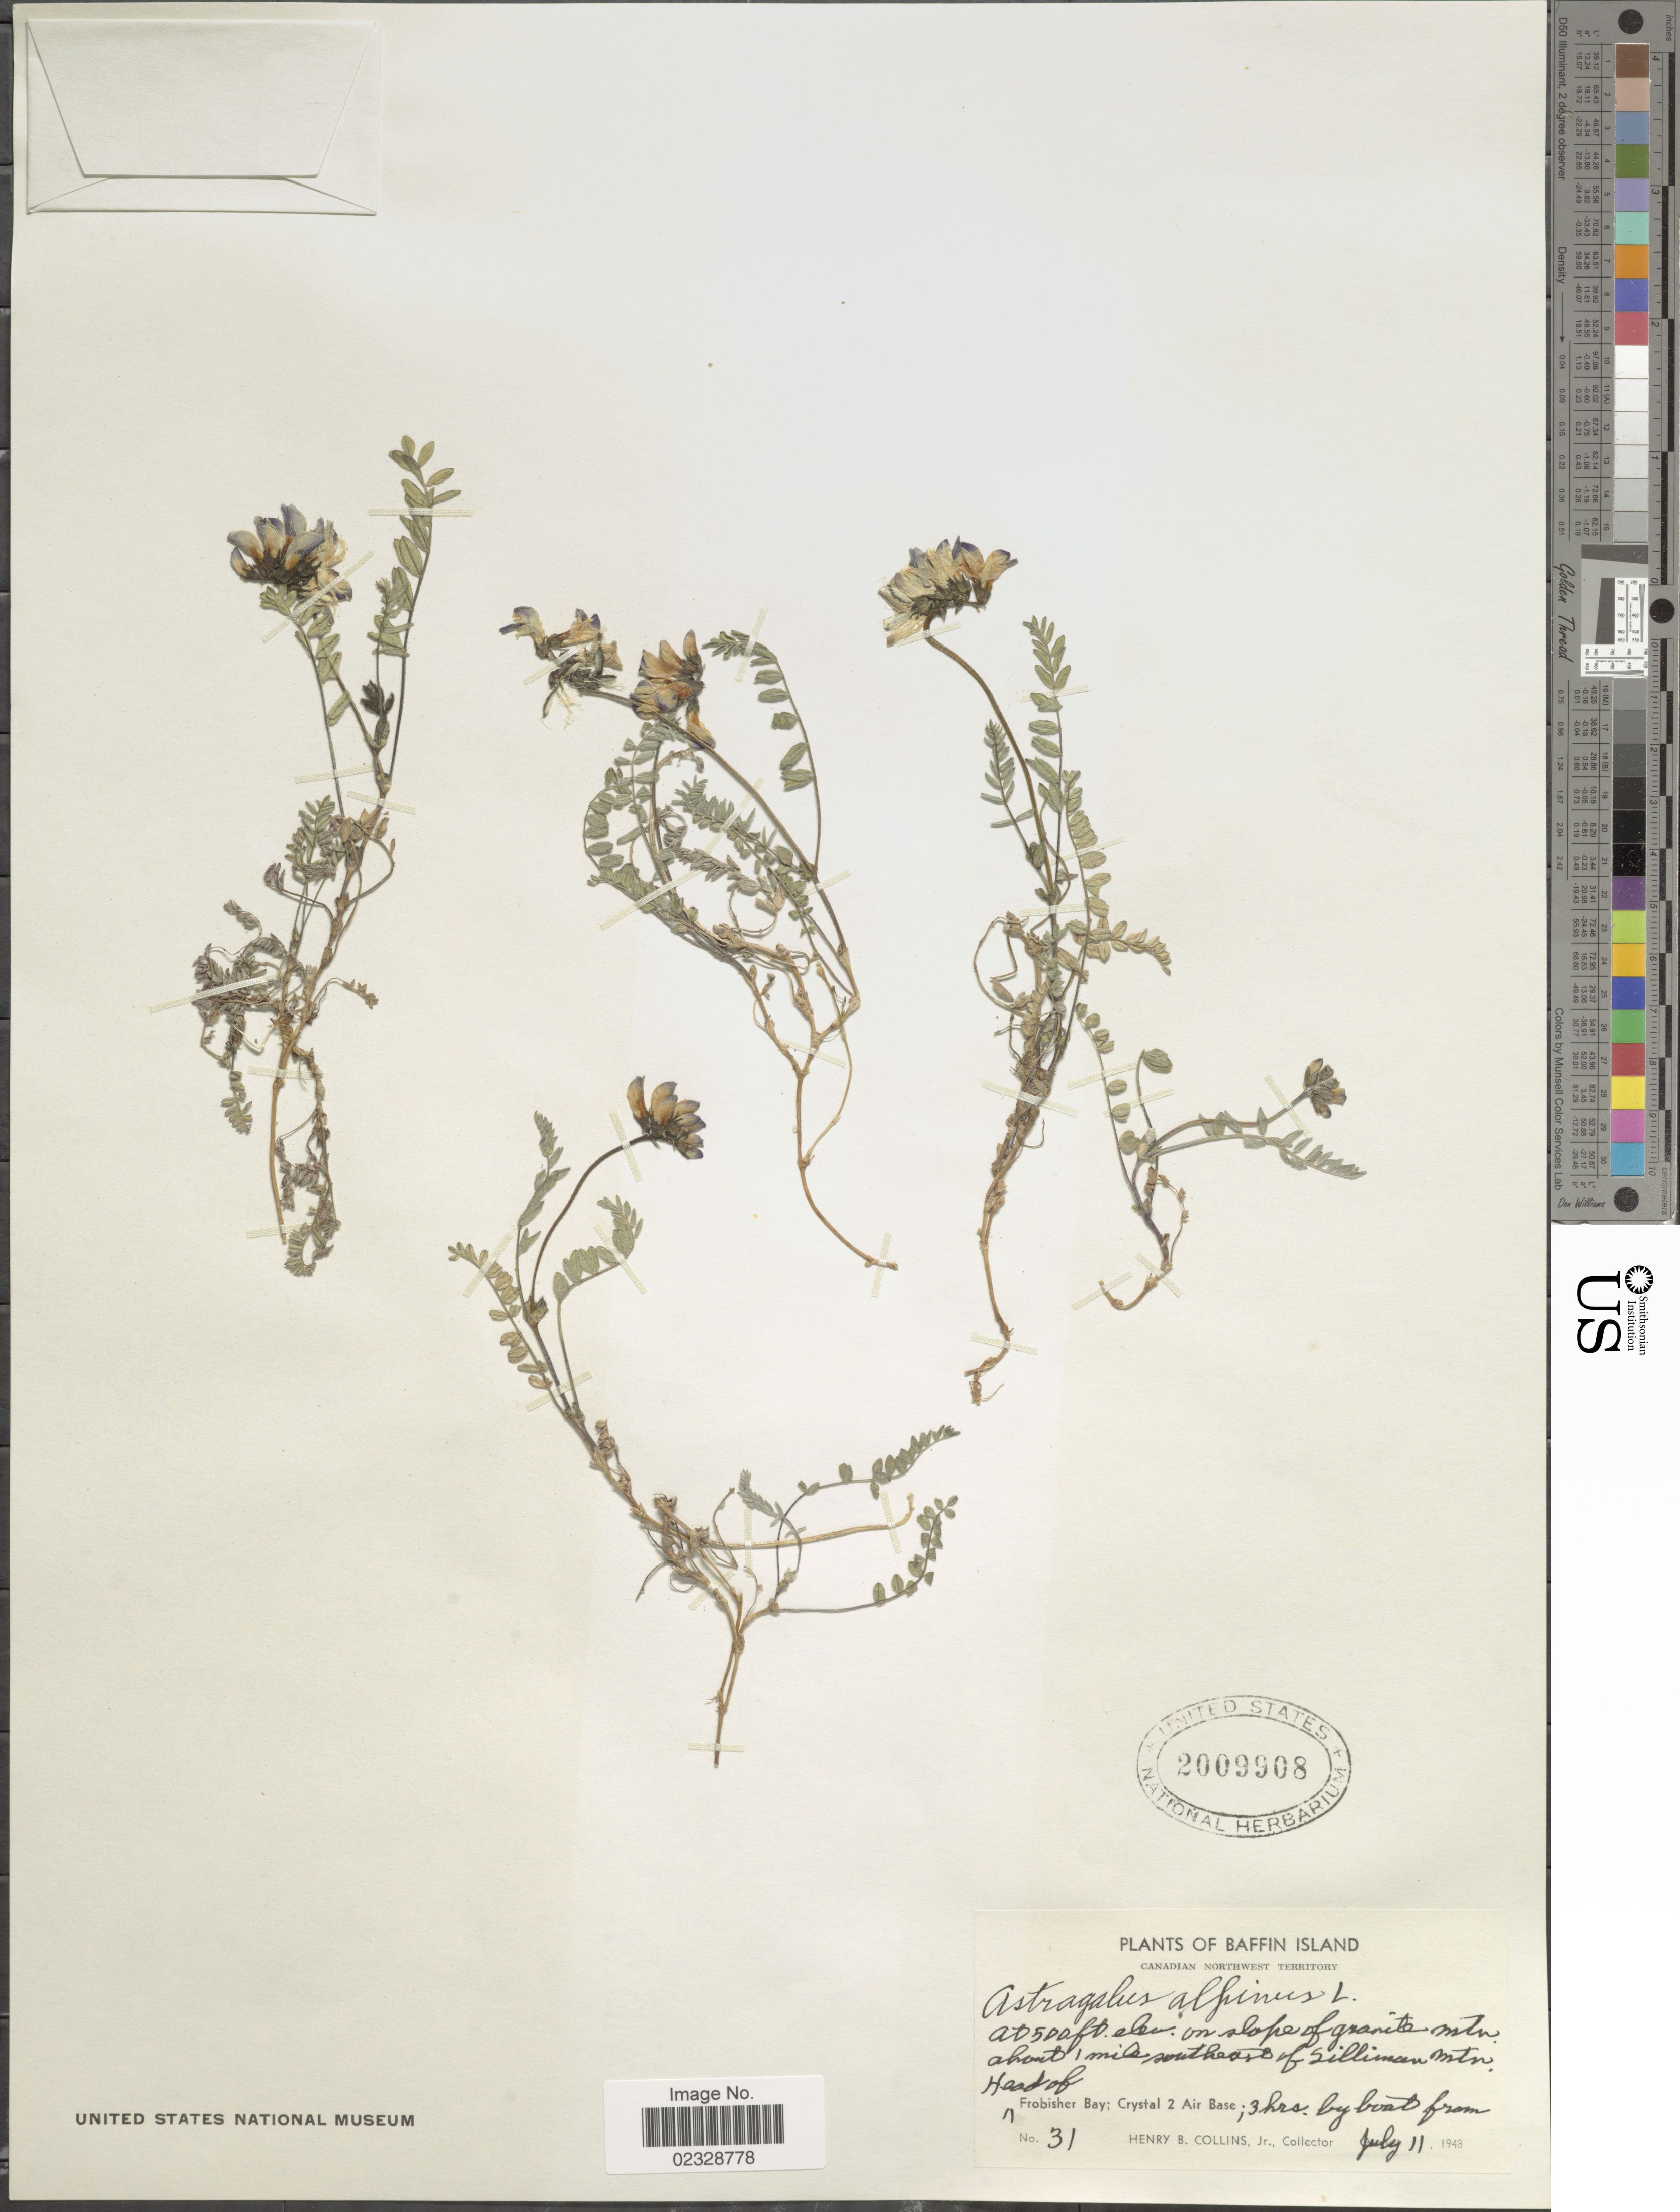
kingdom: Plantae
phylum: Tracheophyta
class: Magnoliopsida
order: Fabales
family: Fabaceae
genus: Astragalus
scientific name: Astragalus alpinus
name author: L.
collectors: H. Collins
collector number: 31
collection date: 1948-07-11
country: Canada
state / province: Northwest Territories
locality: Baffin Island, about 1 mile southeast of Silliman Mtn, head of Frobisher Bay, Crystal 2 Air Base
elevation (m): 152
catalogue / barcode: US 2009908